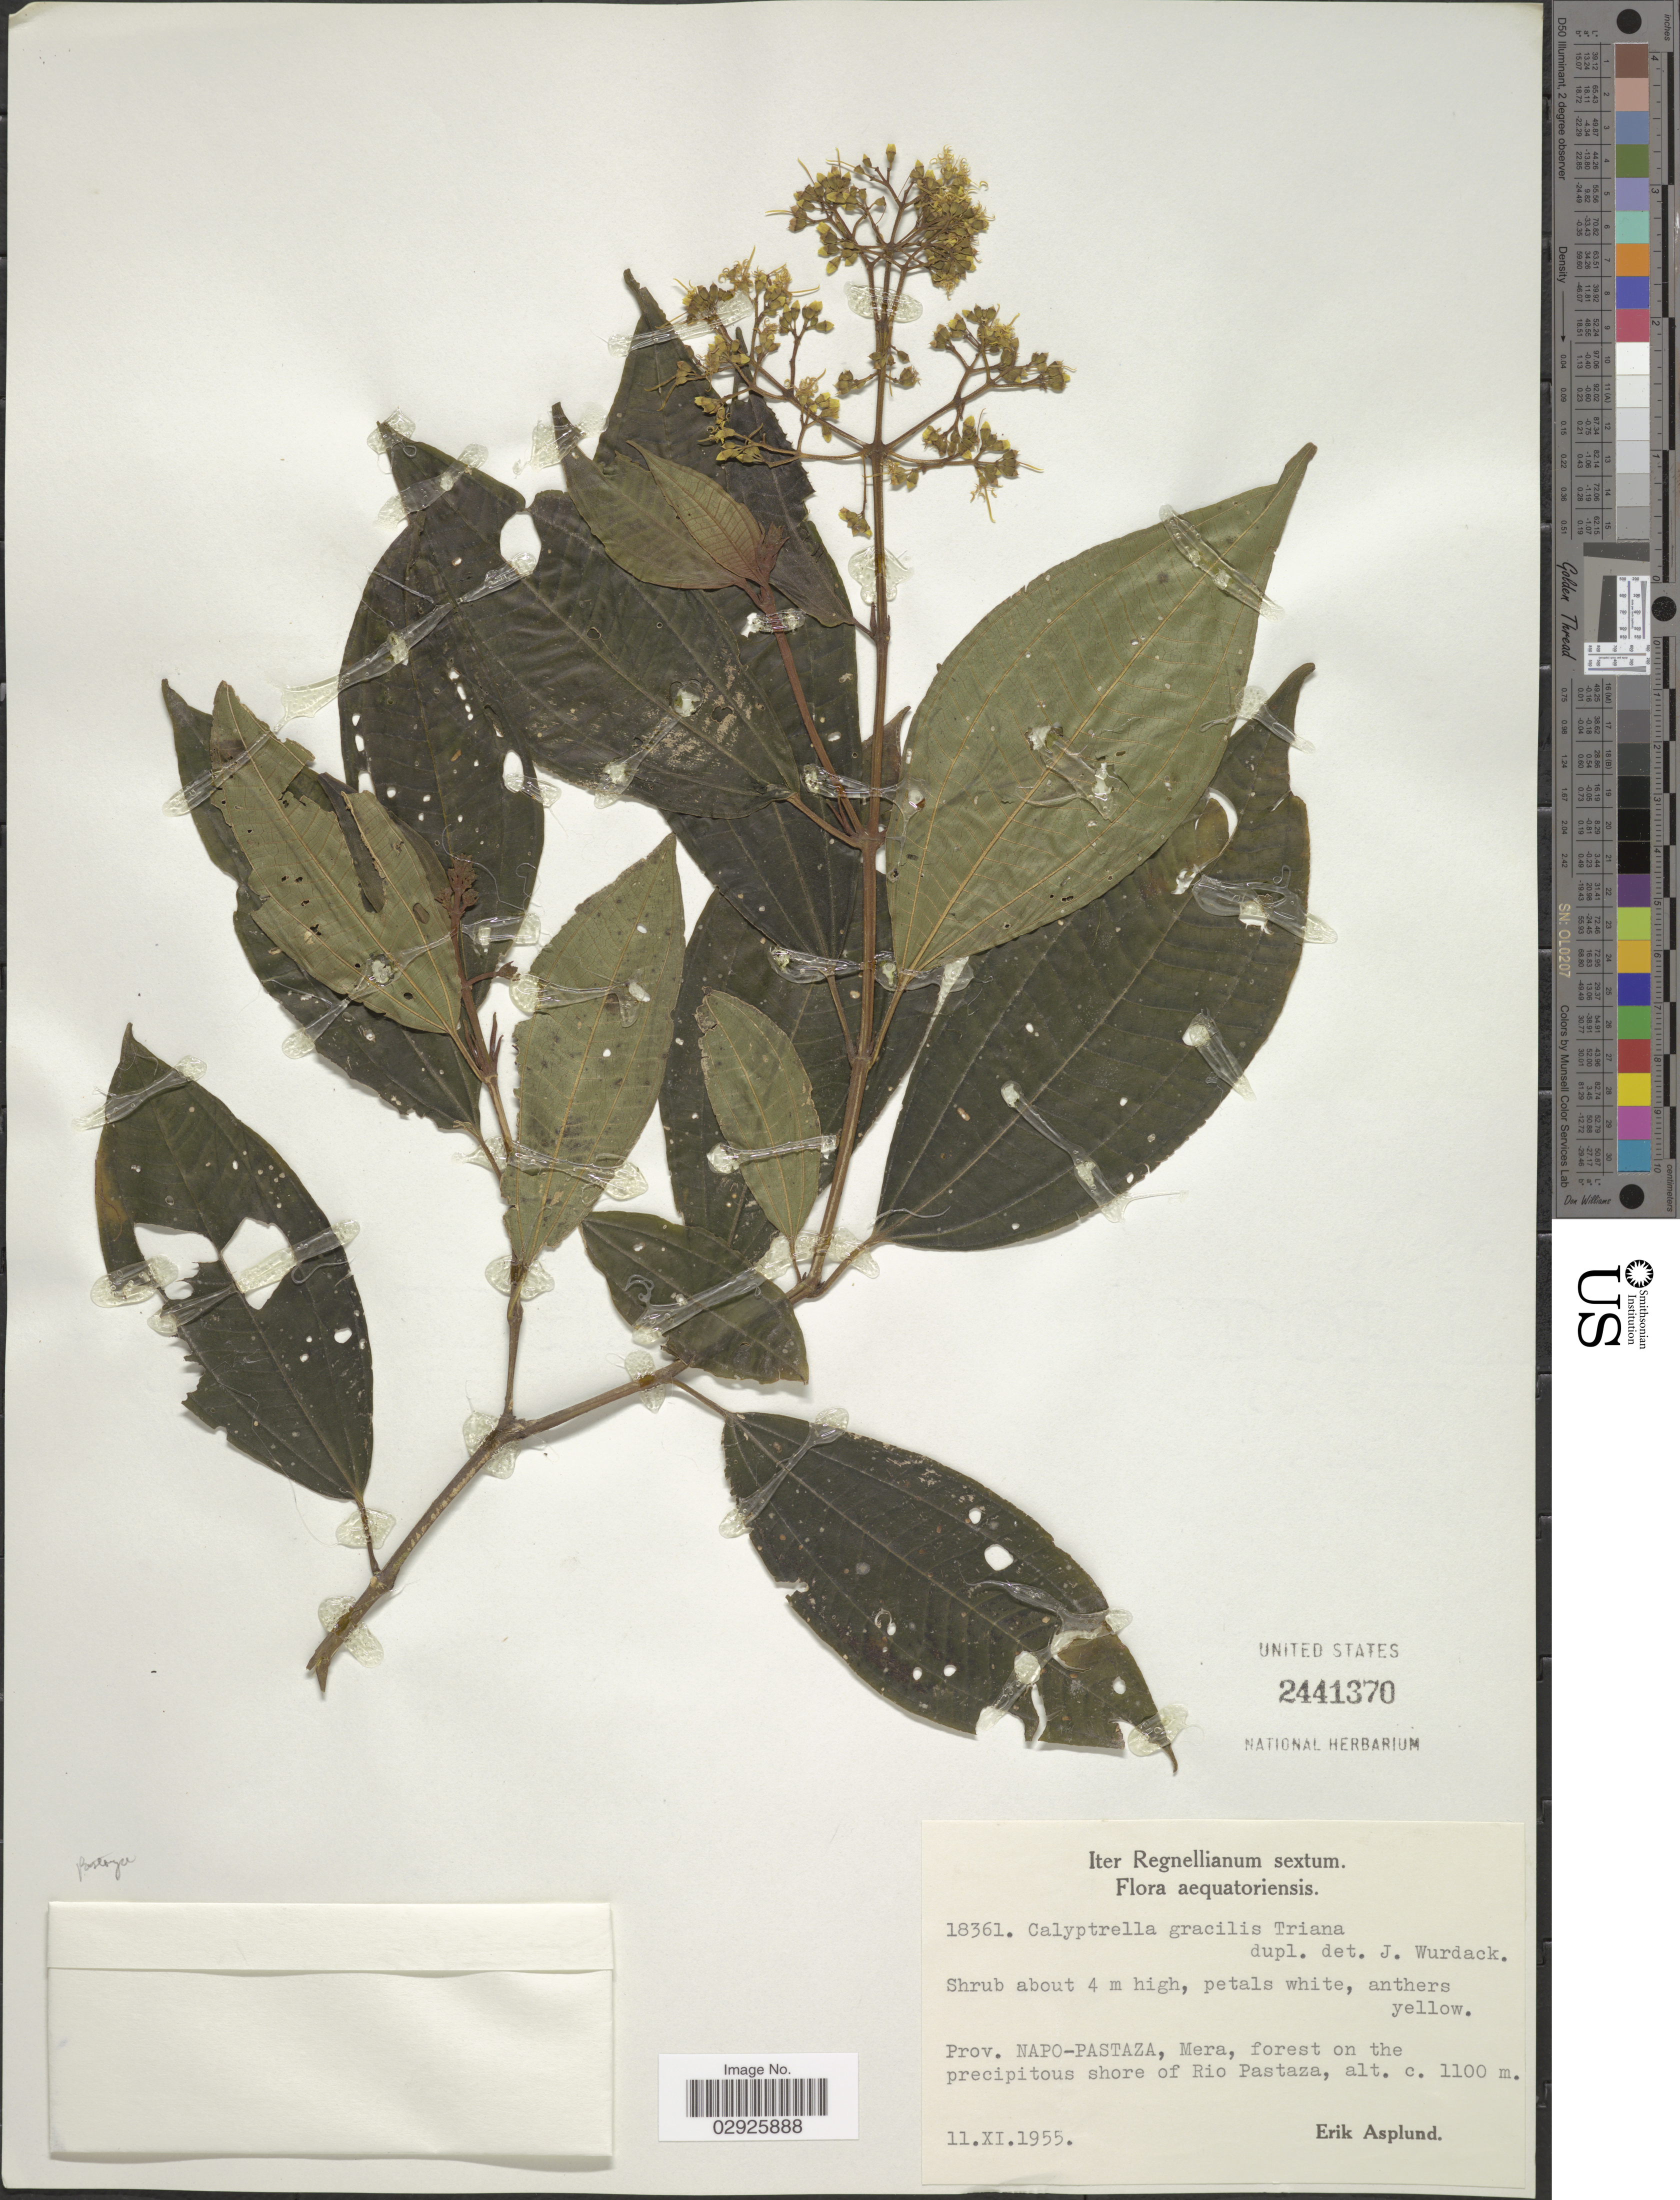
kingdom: Plantae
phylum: Tracheophyta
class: Magnoliopsida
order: Myrtales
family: Melastomataceae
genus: Graffenrieda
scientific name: Graffenrieda gracilis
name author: (Triana) L.O. Williams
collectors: E. Asplund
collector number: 18361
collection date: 1955-11-11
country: Ecuador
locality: Prov. Napo-Pastaza, Mera, forest on the precipitous shore of Rio Pastaza.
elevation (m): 1100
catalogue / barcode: US 2441370